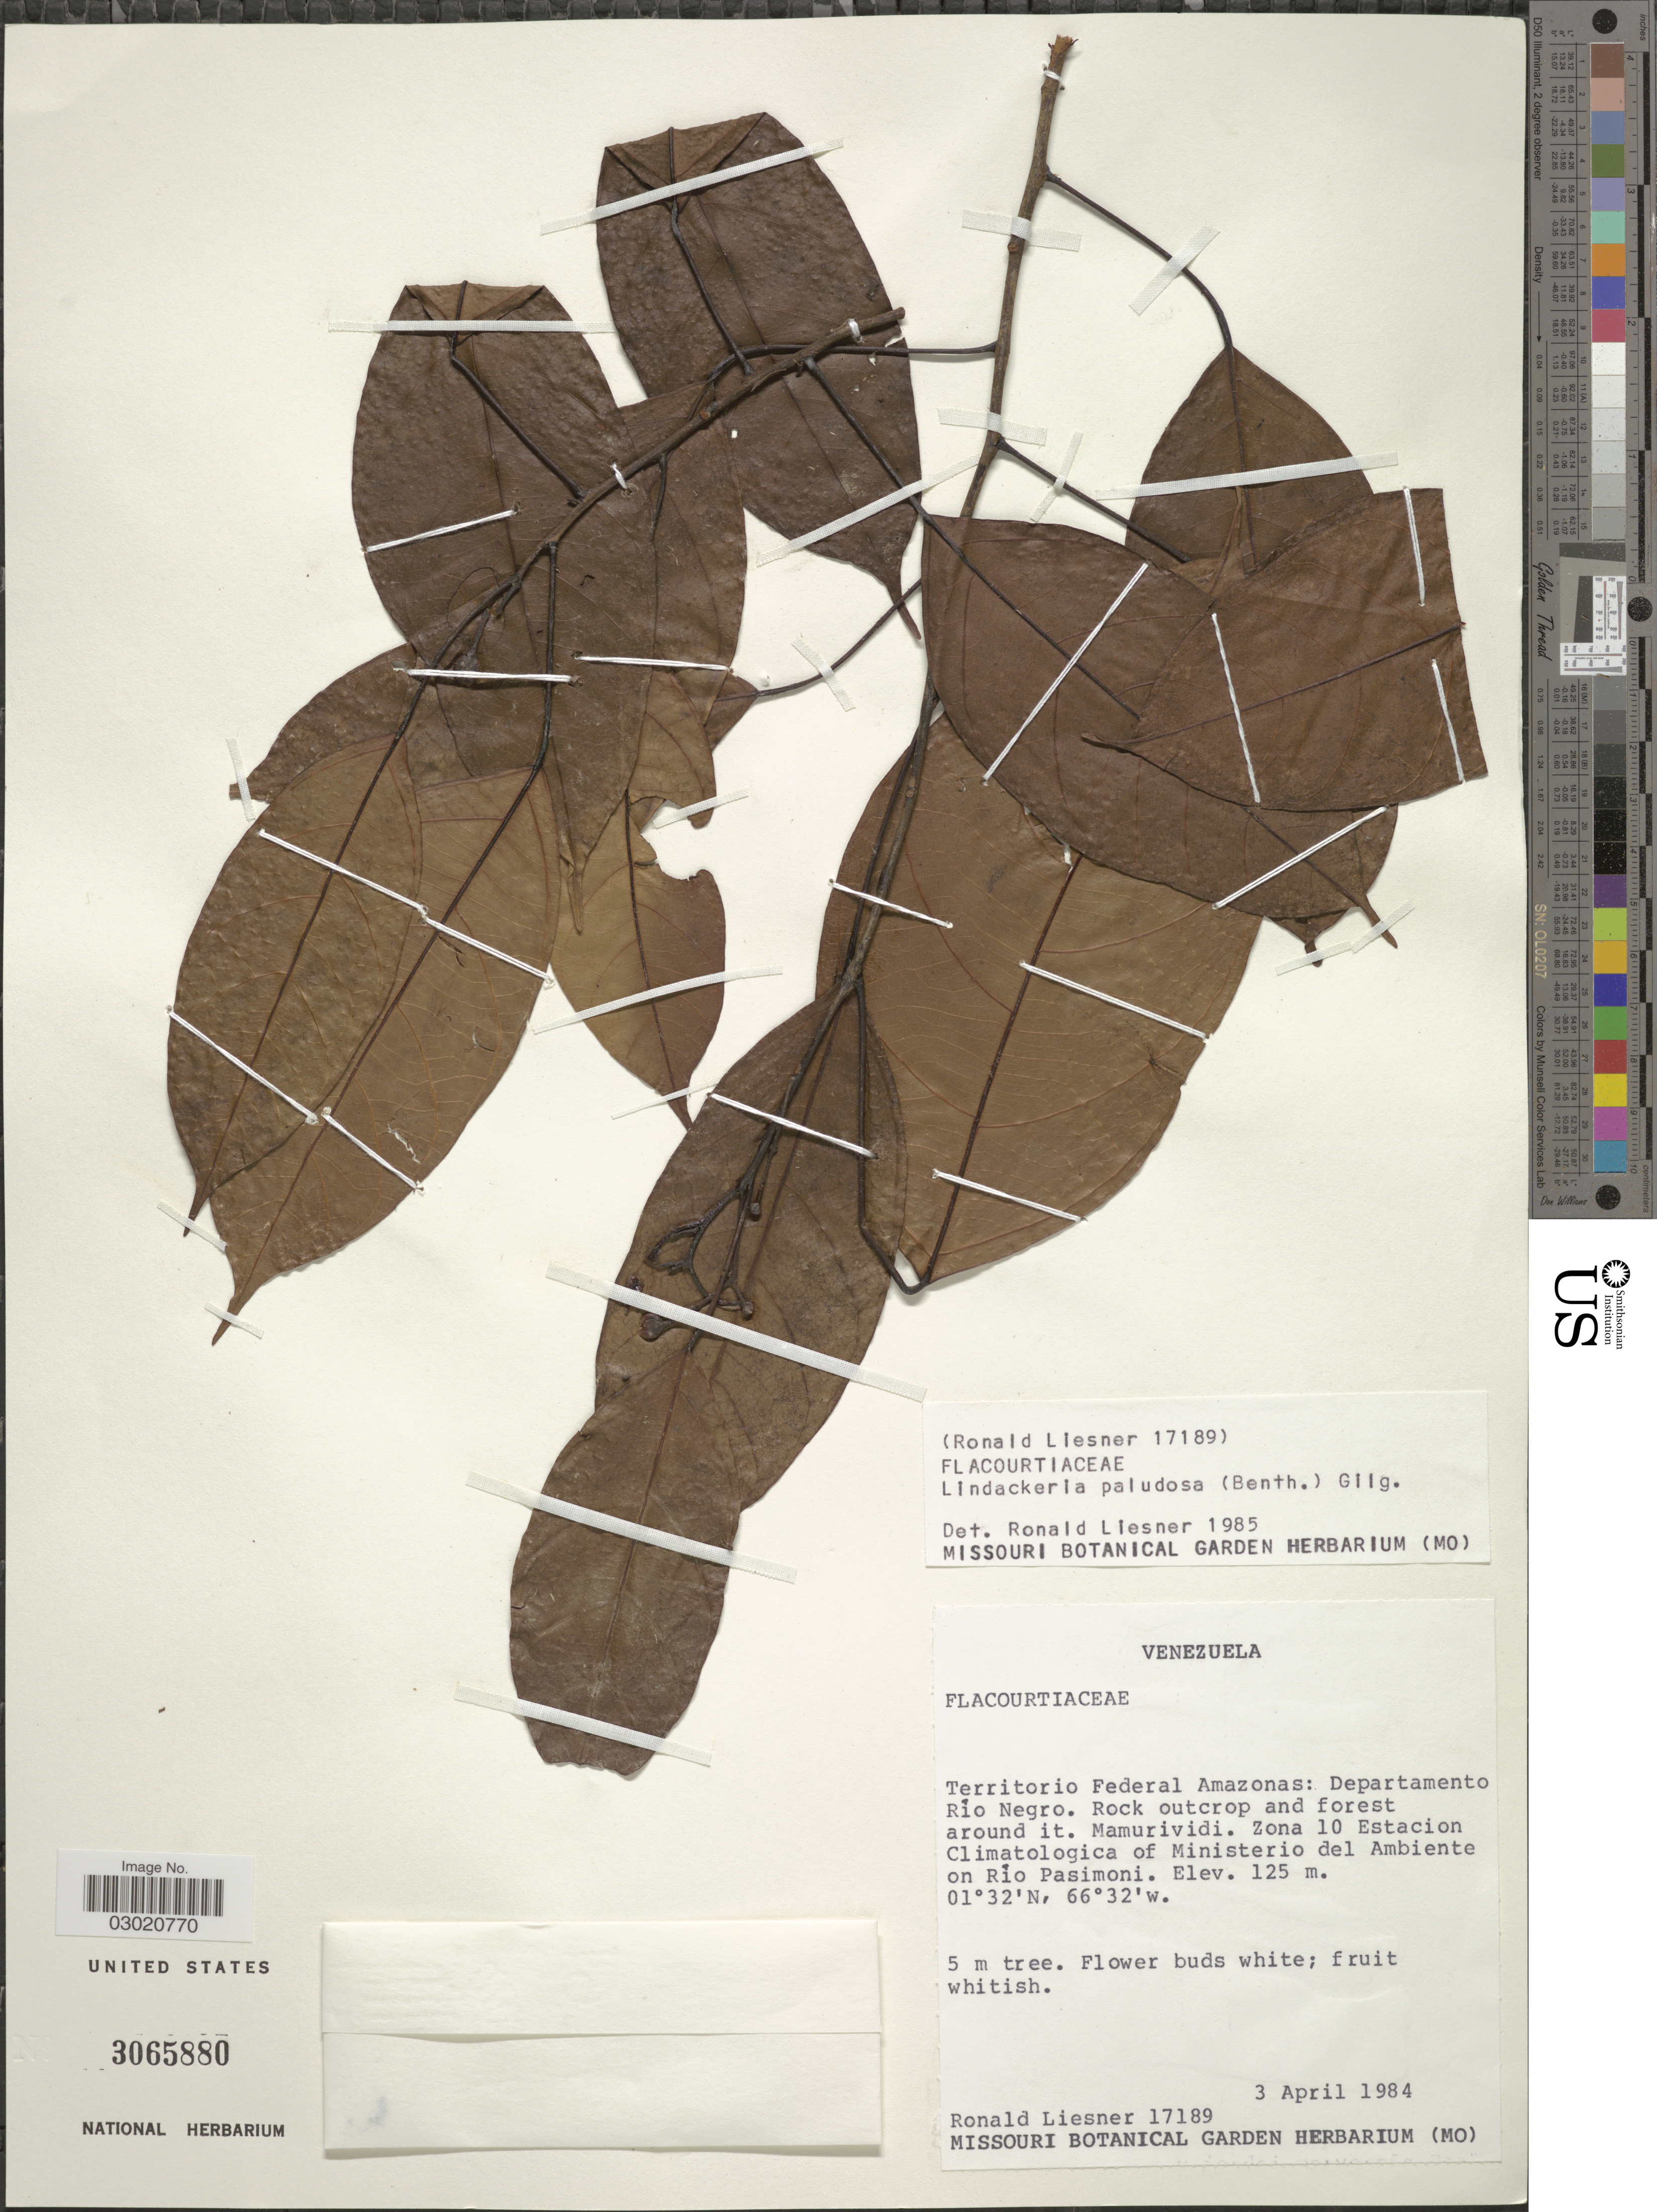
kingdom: Plantae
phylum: Tracheophyta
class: Magnoliopsida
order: Malpighiales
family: Achariaceae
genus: Lindackeria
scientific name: Lindackeria paludosa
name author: (Benth.) Gilg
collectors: R. L. Liesner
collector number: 17189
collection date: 1984-04-03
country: Venezuela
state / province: Amazonas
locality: Territorio Federal Amazonas: Departamento Río Negro, Rock outcrop and forest around it, Mamurividi, Zona 10 Estacion Climatologica of Ministerio del Ambiente on Rio Pasimoni.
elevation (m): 125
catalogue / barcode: US 3065880